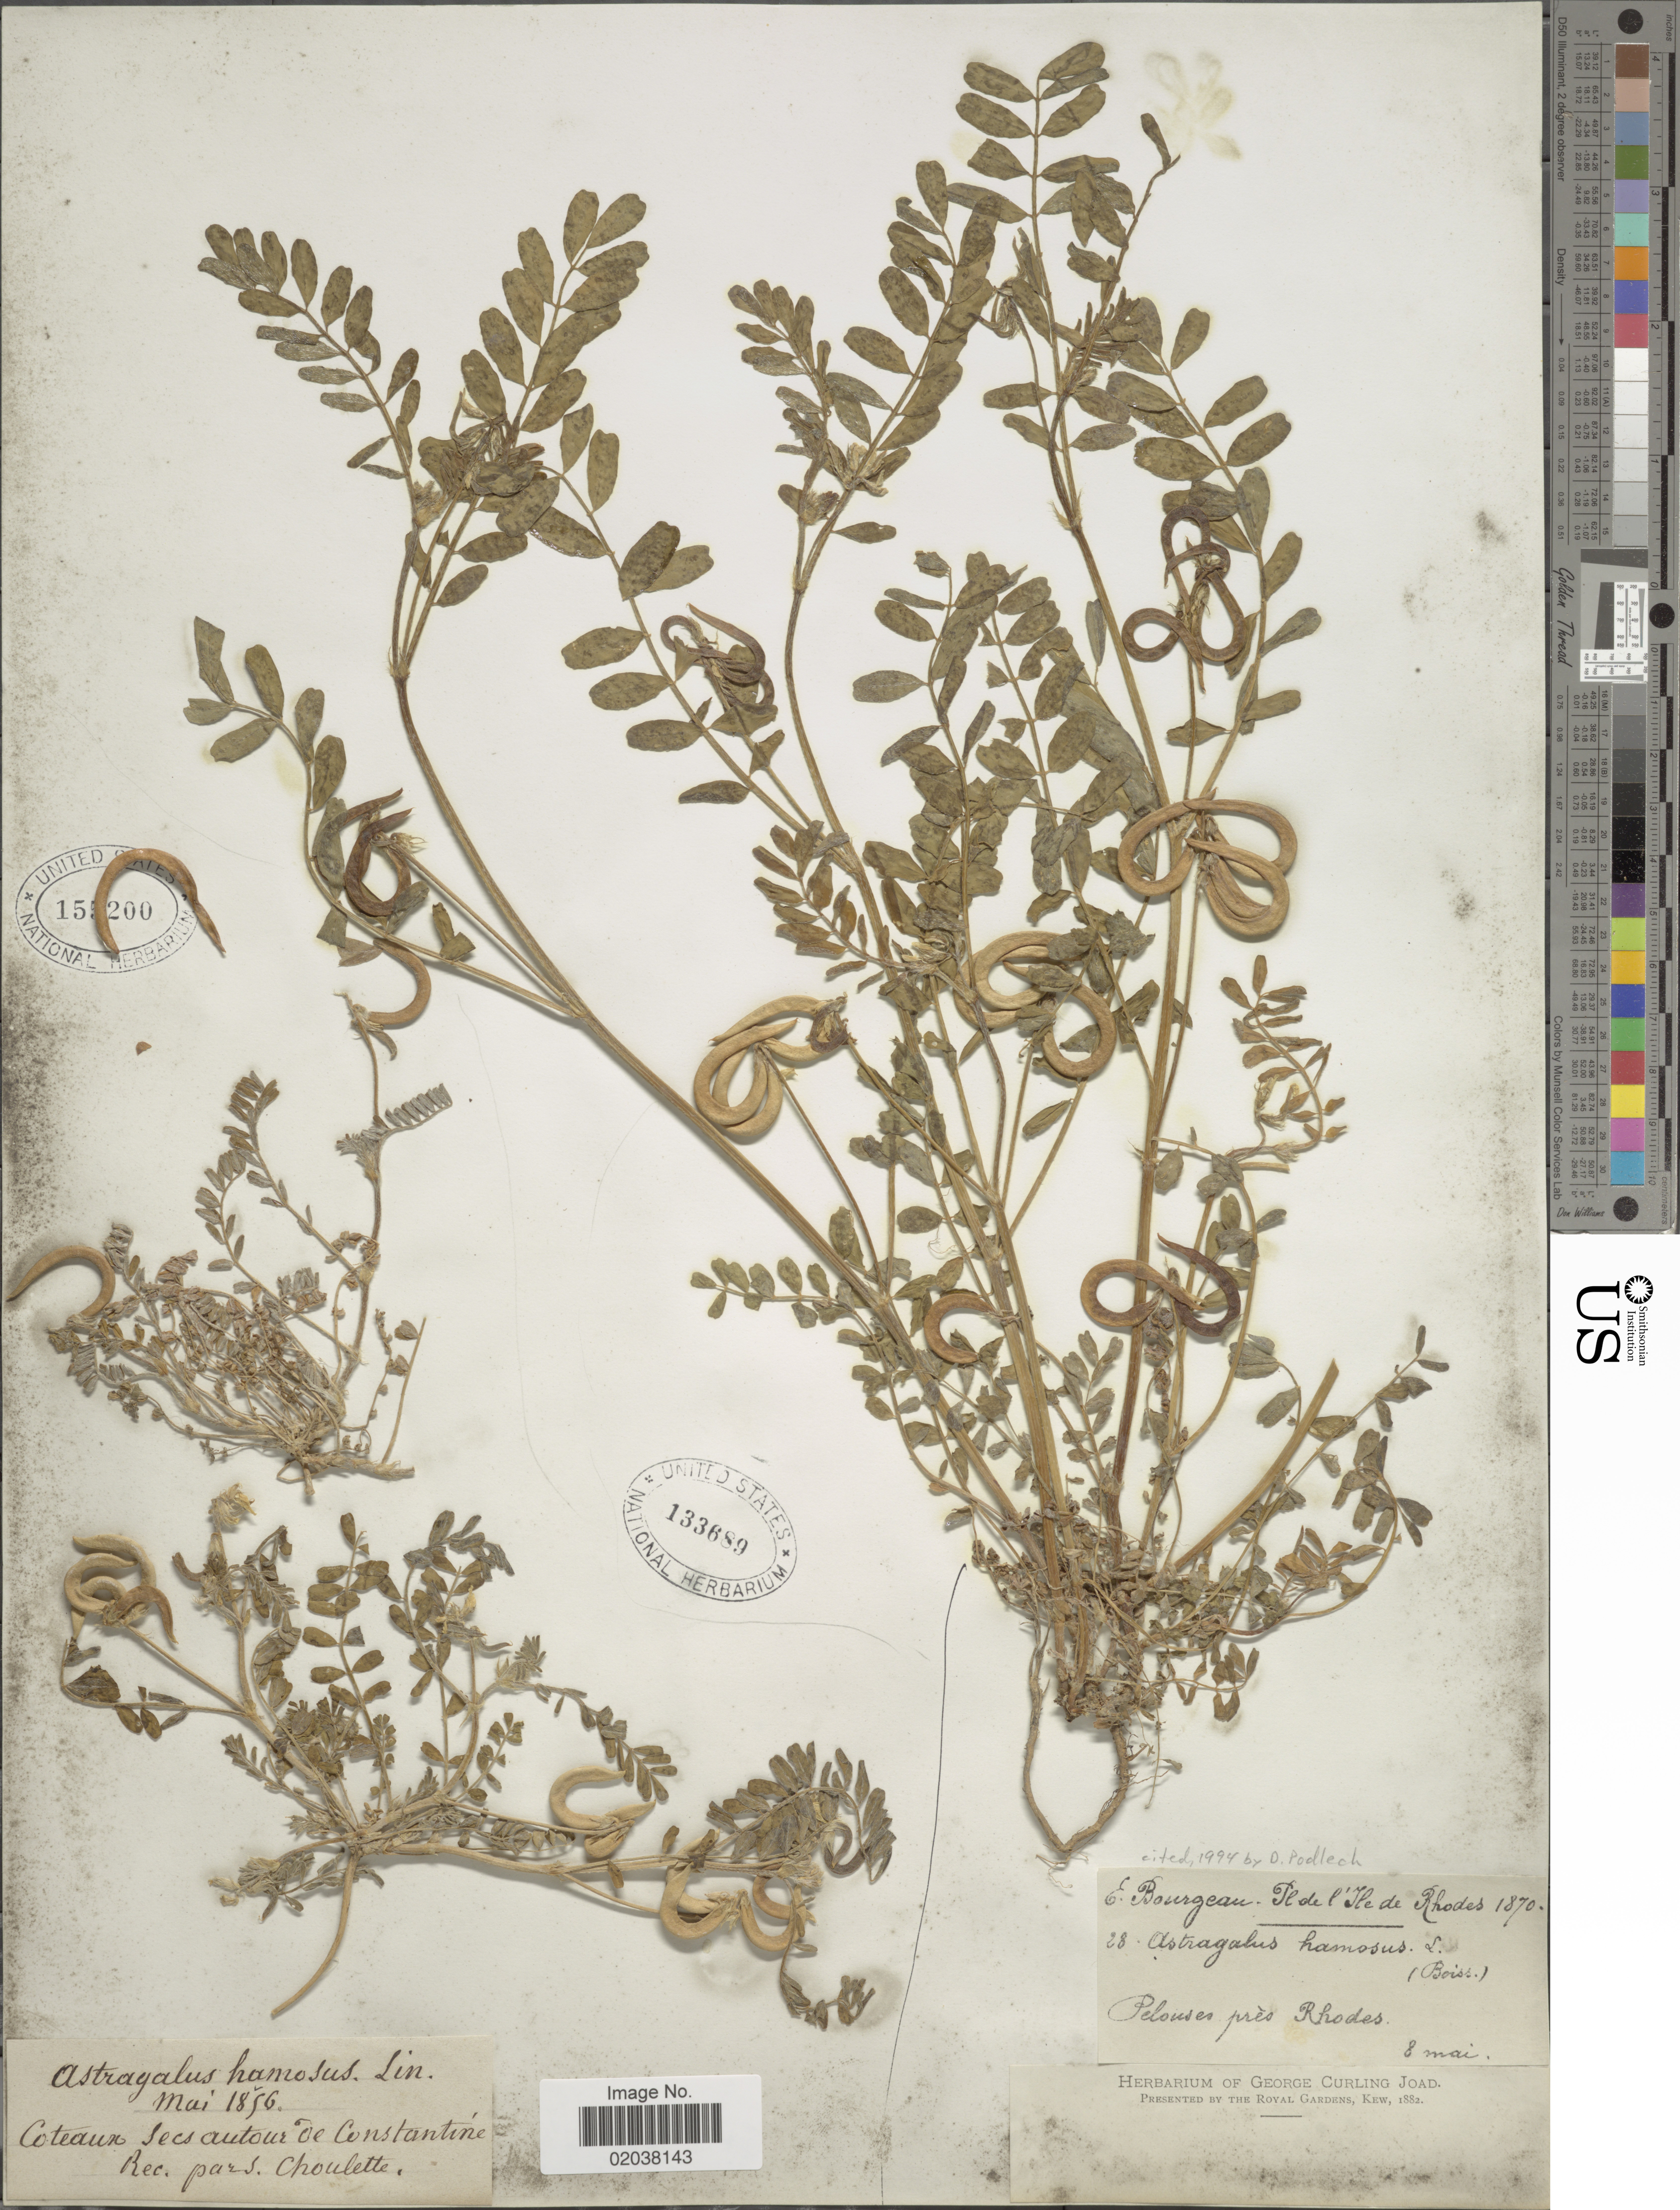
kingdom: Plantae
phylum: Tracheophyta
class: Magnoliopsida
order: Fabales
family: Fabaceae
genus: Astragalus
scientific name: Astragalus hamosus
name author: L.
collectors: E. Bourgeau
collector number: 28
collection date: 1870-05-08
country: Greece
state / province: South Aegean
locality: Pelouses prés Rhodes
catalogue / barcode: US 133689